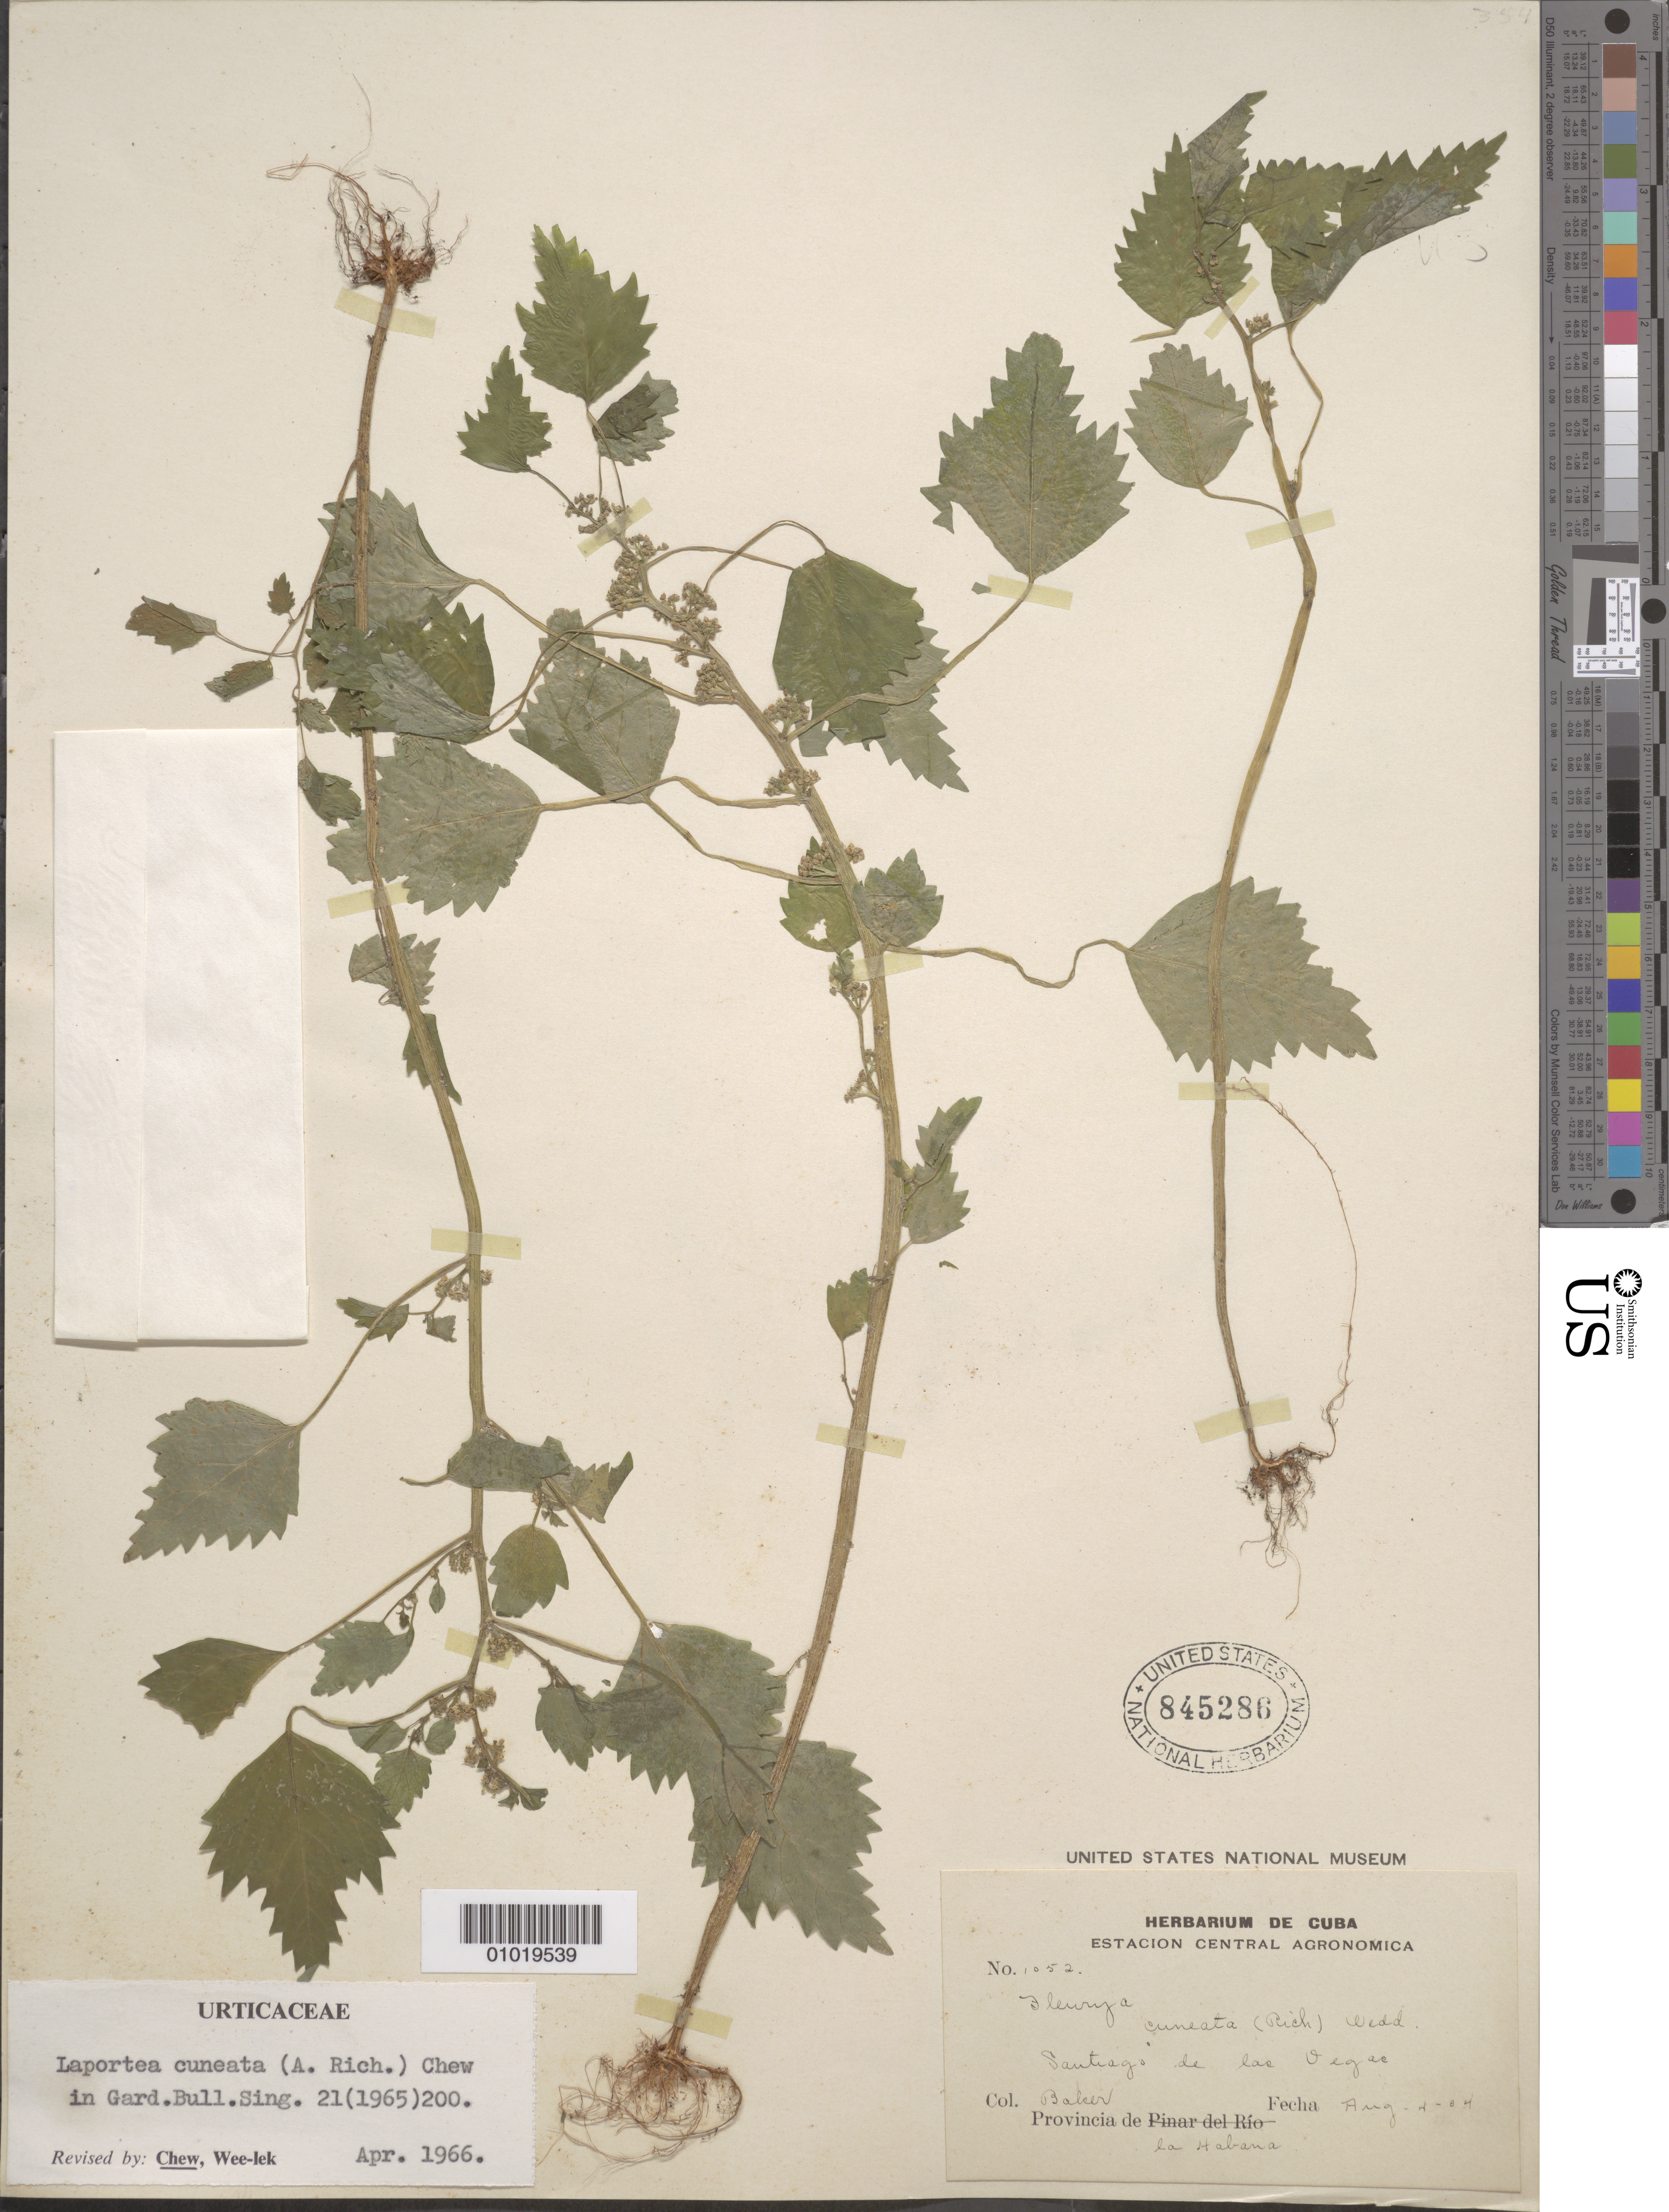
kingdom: Plantae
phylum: Tracheophyta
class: Magnoliopsida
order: Rosales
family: Urticaceae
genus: Laportea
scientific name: Laportea cuneata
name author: (A. Rich.) Chew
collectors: C. F. Baker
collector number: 1052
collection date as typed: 04 Aug 1904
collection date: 1904-08-04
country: Cuba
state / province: La Habana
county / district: Municipio Boyeros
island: Cuba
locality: Estacion Central Agronomica, Santiago de las Vegas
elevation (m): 97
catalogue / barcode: US 845286